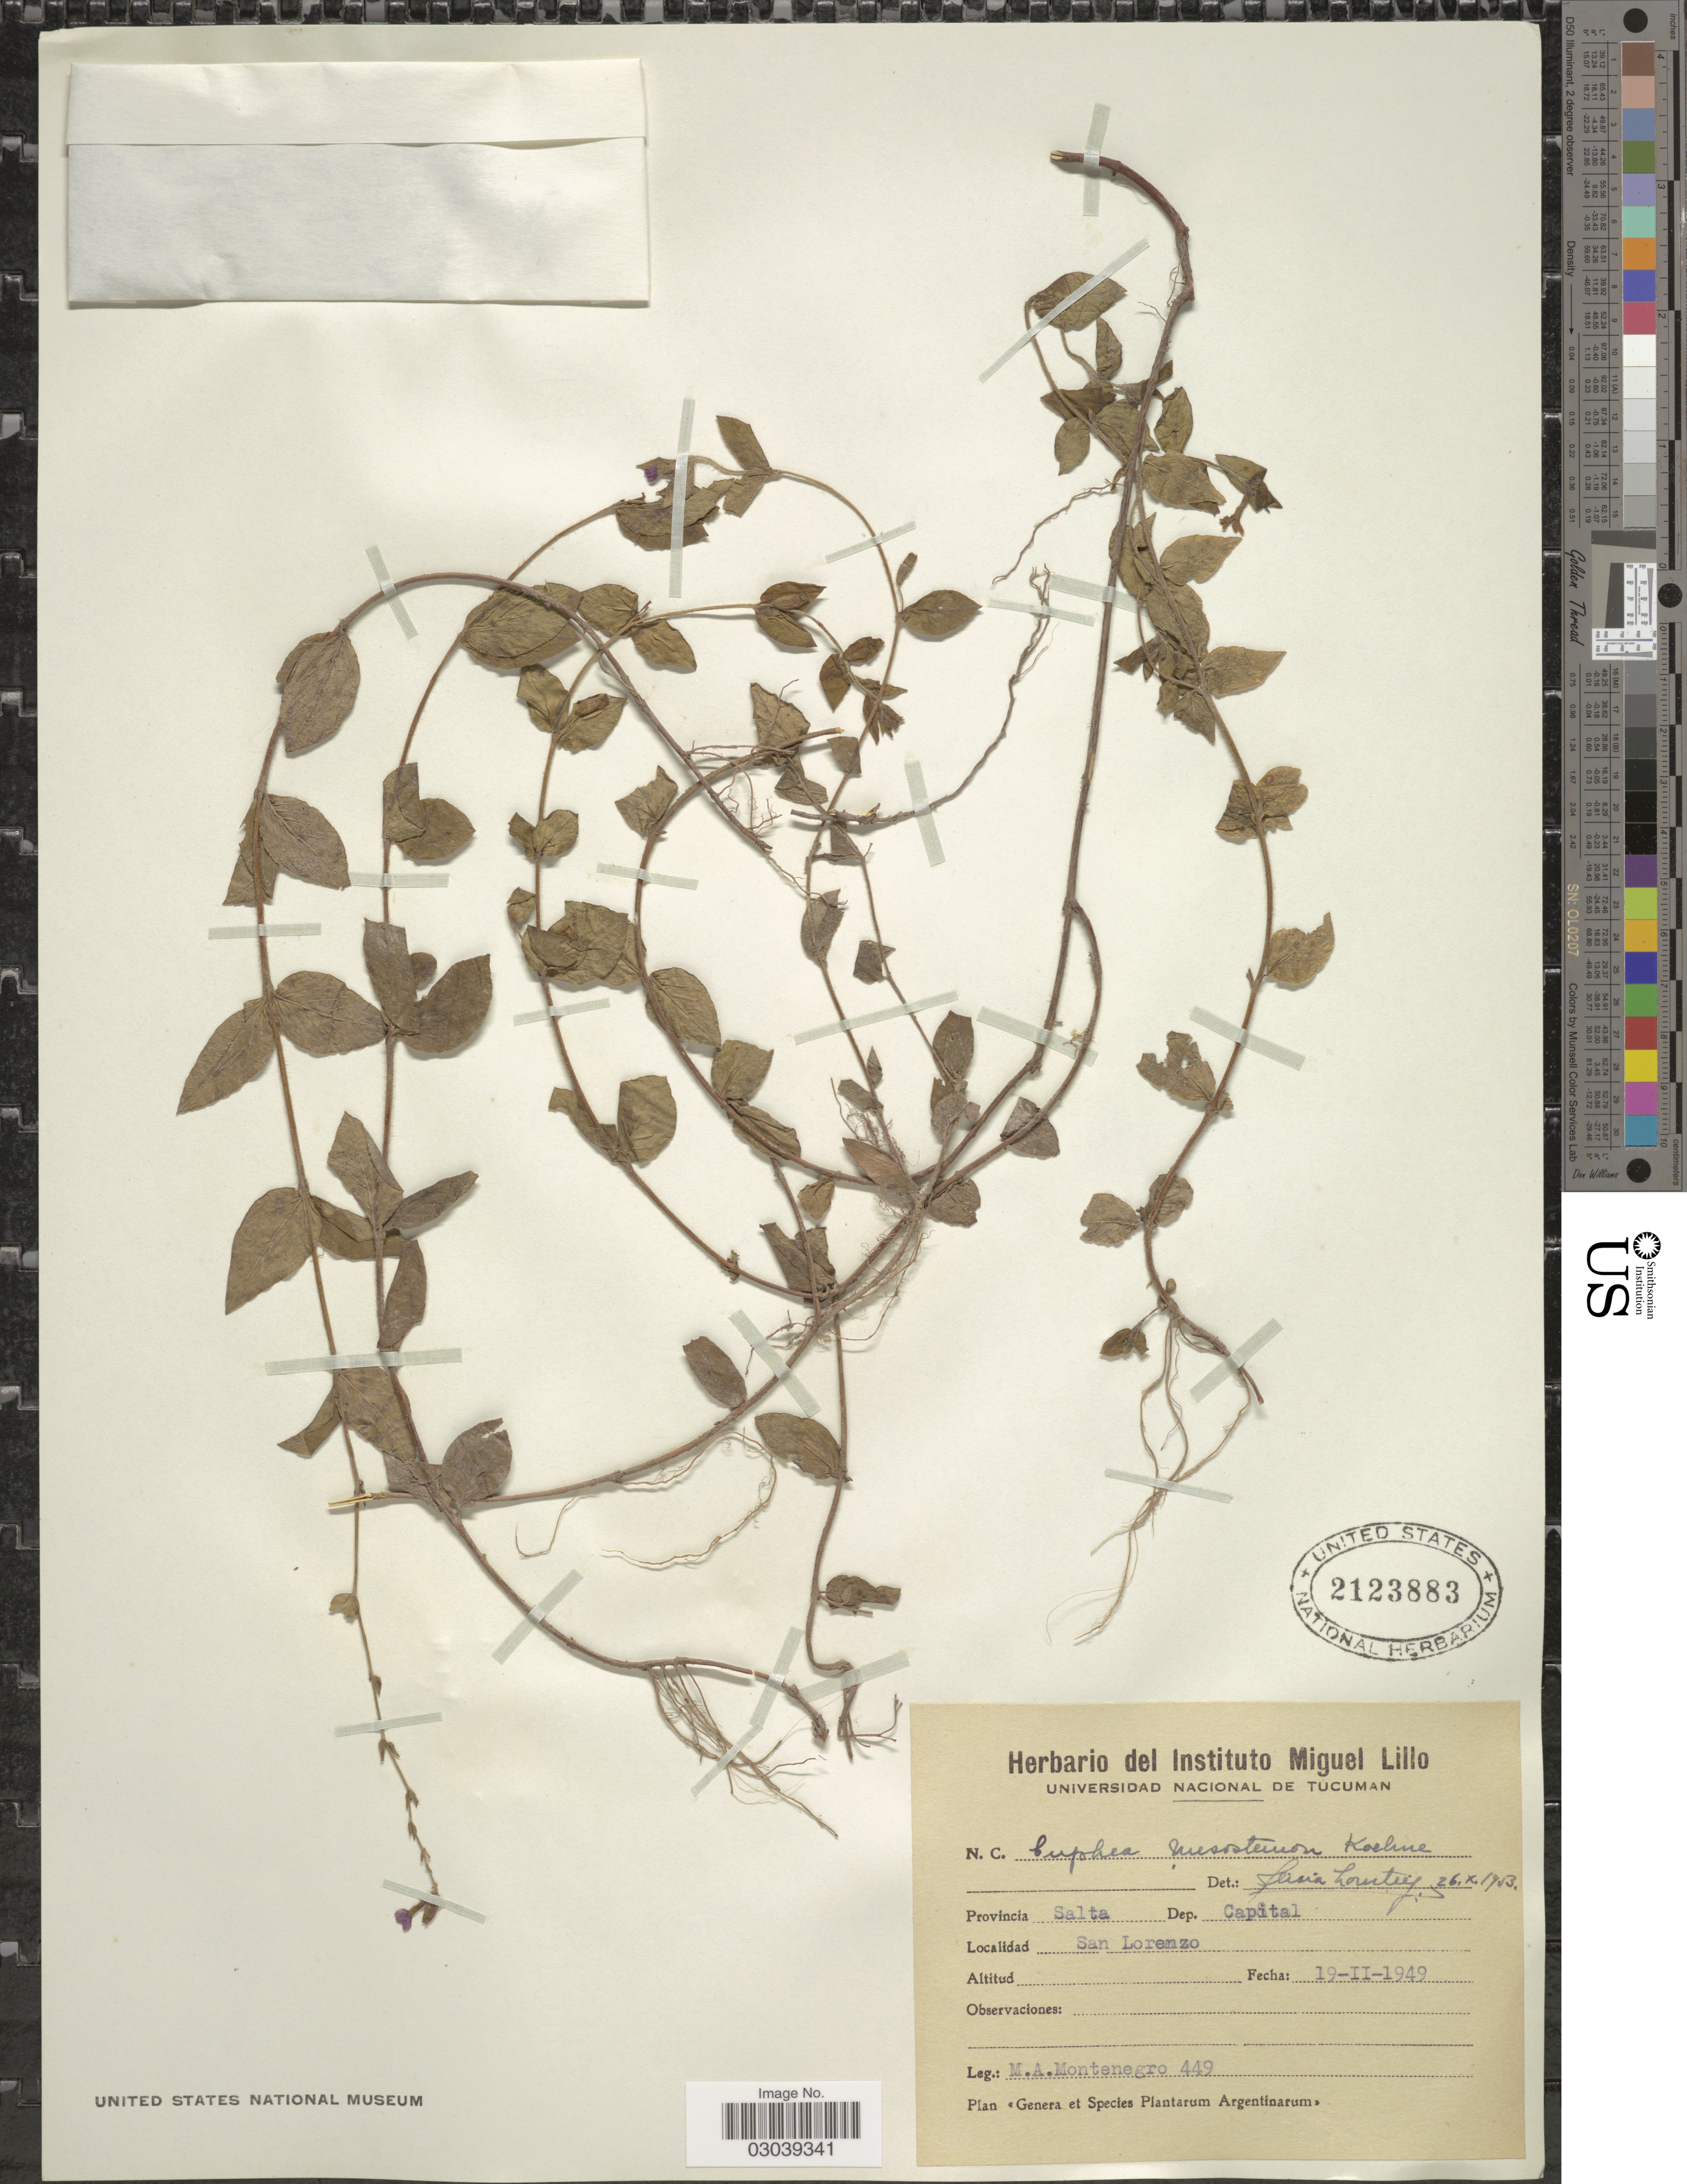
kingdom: Plantae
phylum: Tracheophyta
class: Magnoliopsida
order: Myrtales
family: Lythraceae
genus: Cuphea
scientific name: Cuphea calophylla subsp. mesostemon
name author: (Koehne) Lourteig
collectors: M. A. Montenegro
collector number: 449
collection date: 1949-02-19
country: Argentina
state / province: Salta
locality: Dep. Capital. San Lorenzo.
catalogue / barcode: US 2123883